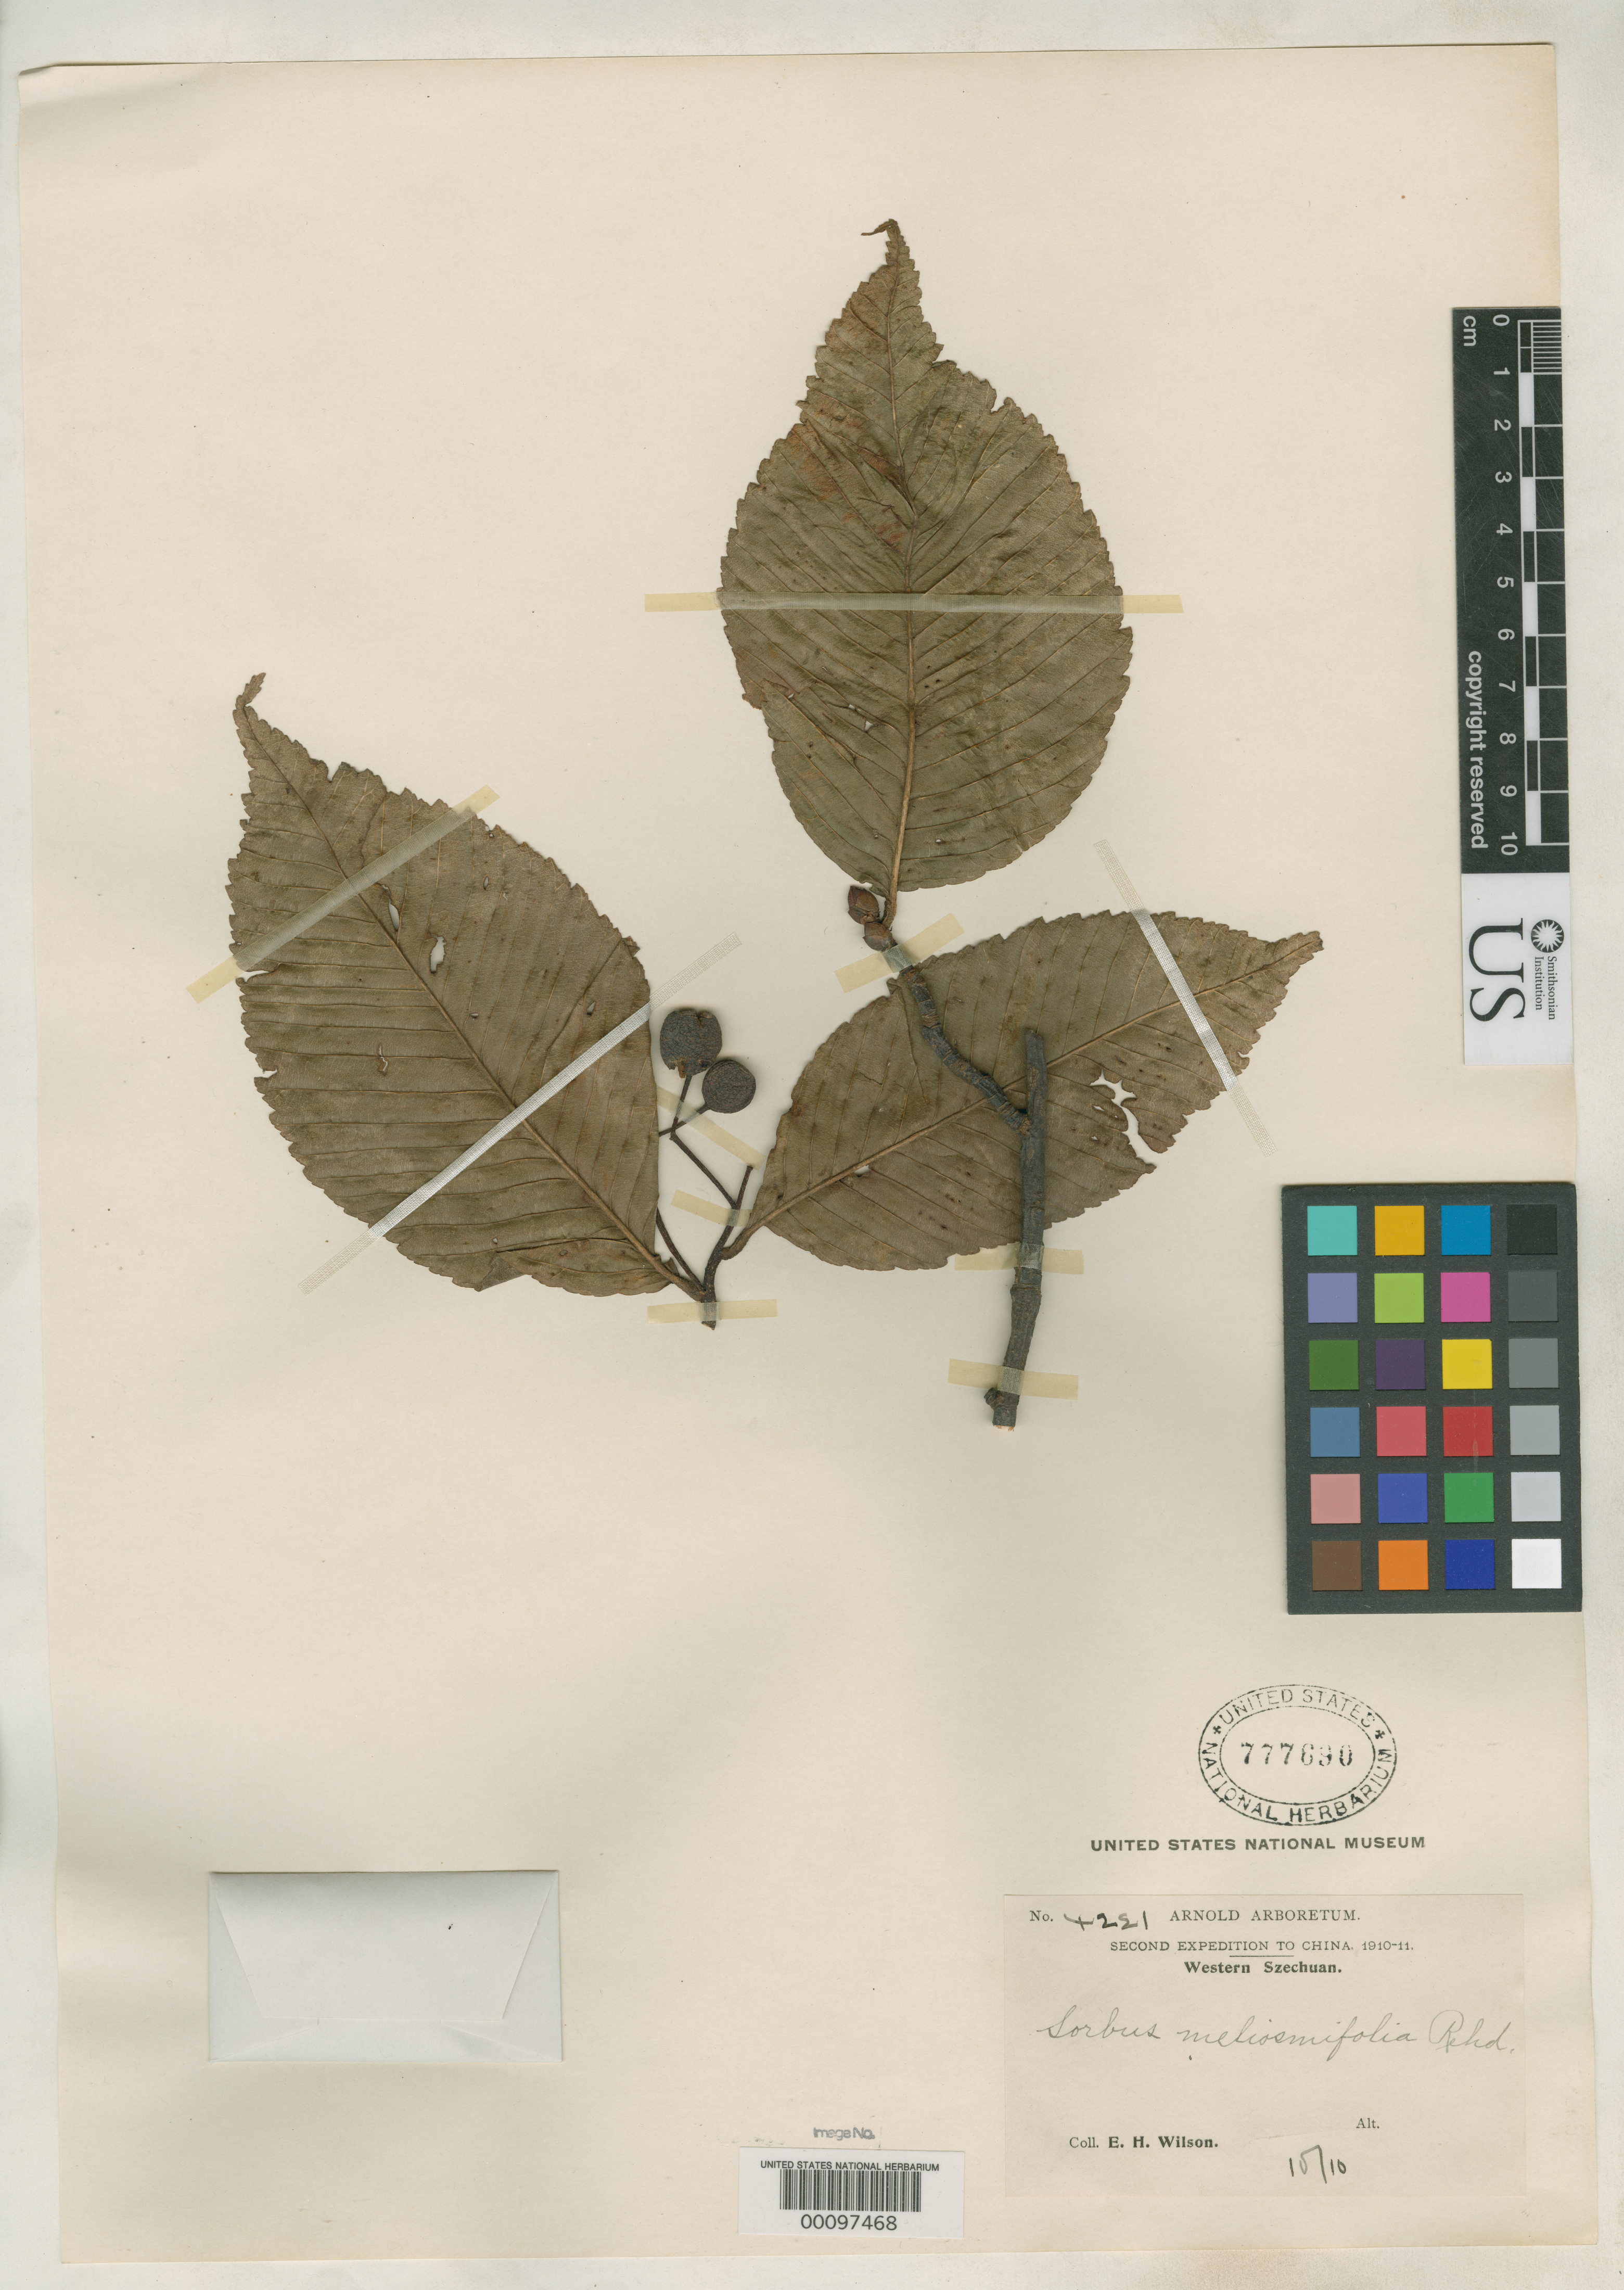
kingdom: Plantae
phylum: Tracheophyta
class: Magnoliopsida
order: Rosales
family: Rosaceae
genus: Sorbus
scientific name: Sorbus meliosmifolia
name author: Rehder in Sarg.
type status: Isotype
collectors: E. H. Wilson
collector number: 4221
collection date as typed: Oct 1910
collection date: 1910-10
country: China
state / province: Sichuan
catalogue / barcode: US 777690